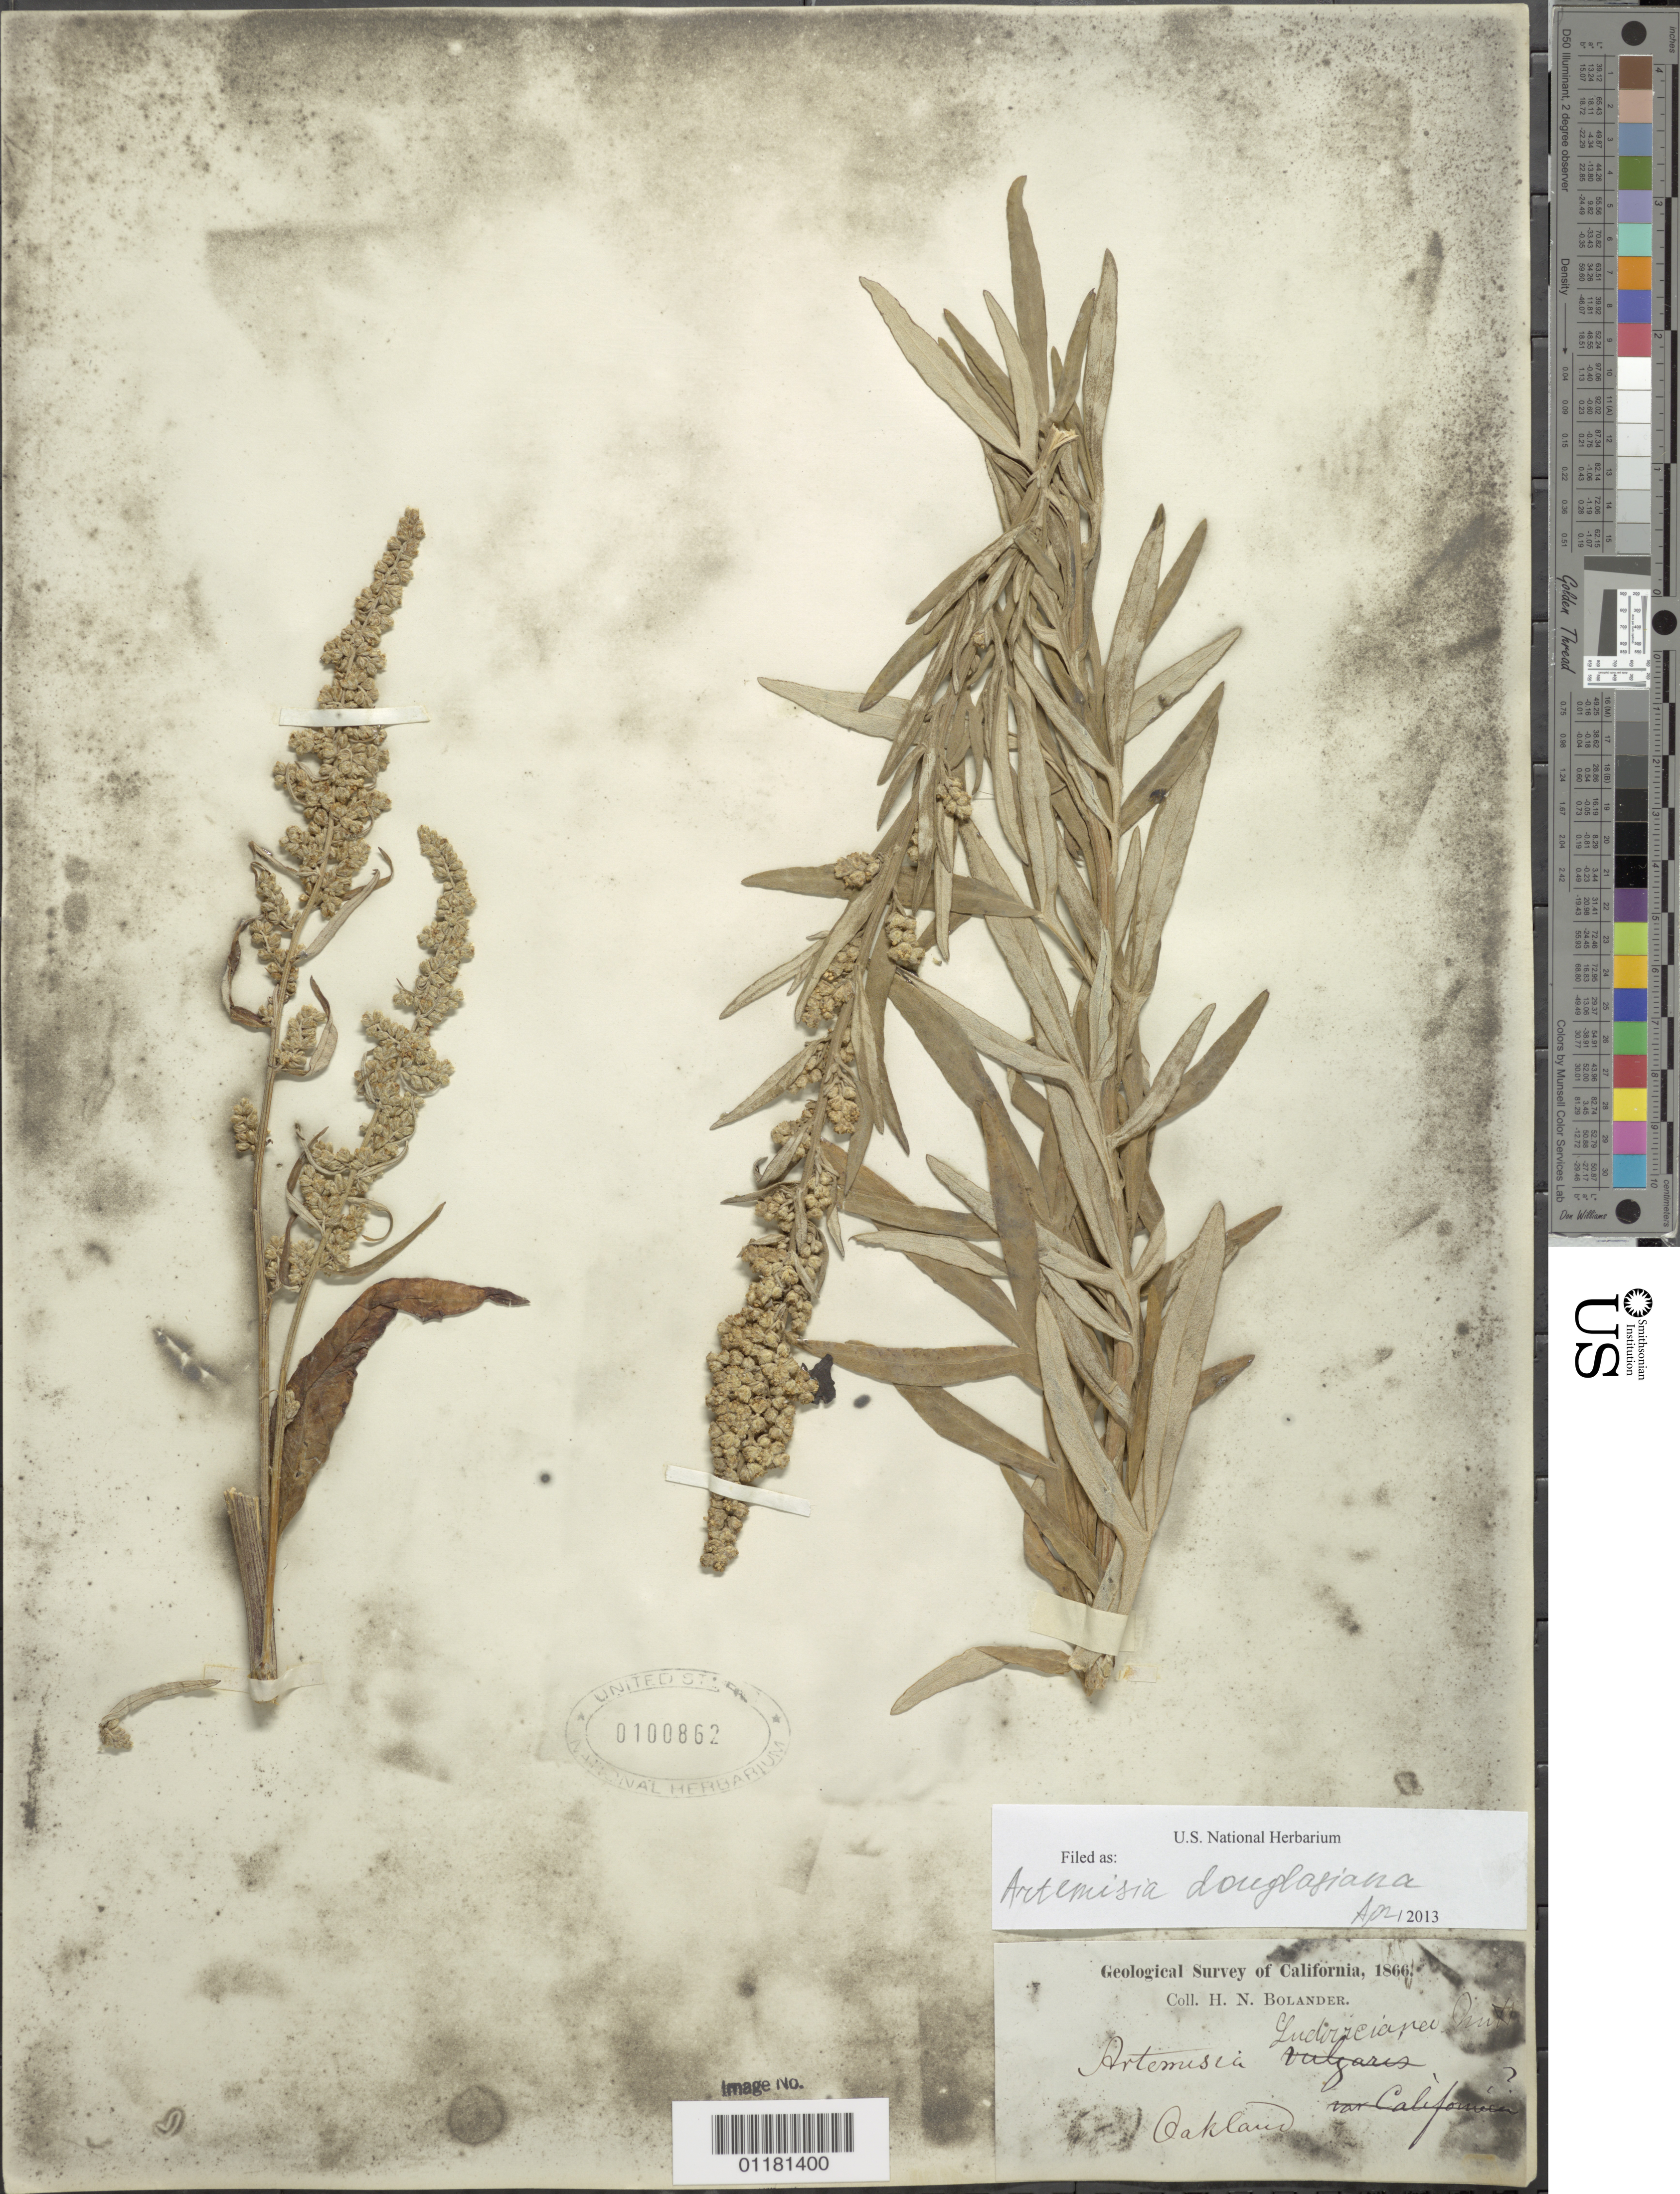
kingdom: Plantae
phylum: Tracheophyta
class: Magnoliopsida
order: Asterales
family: Asteraceae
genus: Artemisia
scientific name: Artemisia douglasiana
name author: Besser ex Hook.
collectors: H. Bolander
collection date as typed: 1866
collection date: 1866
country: United States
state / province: California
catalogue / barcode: US 100862